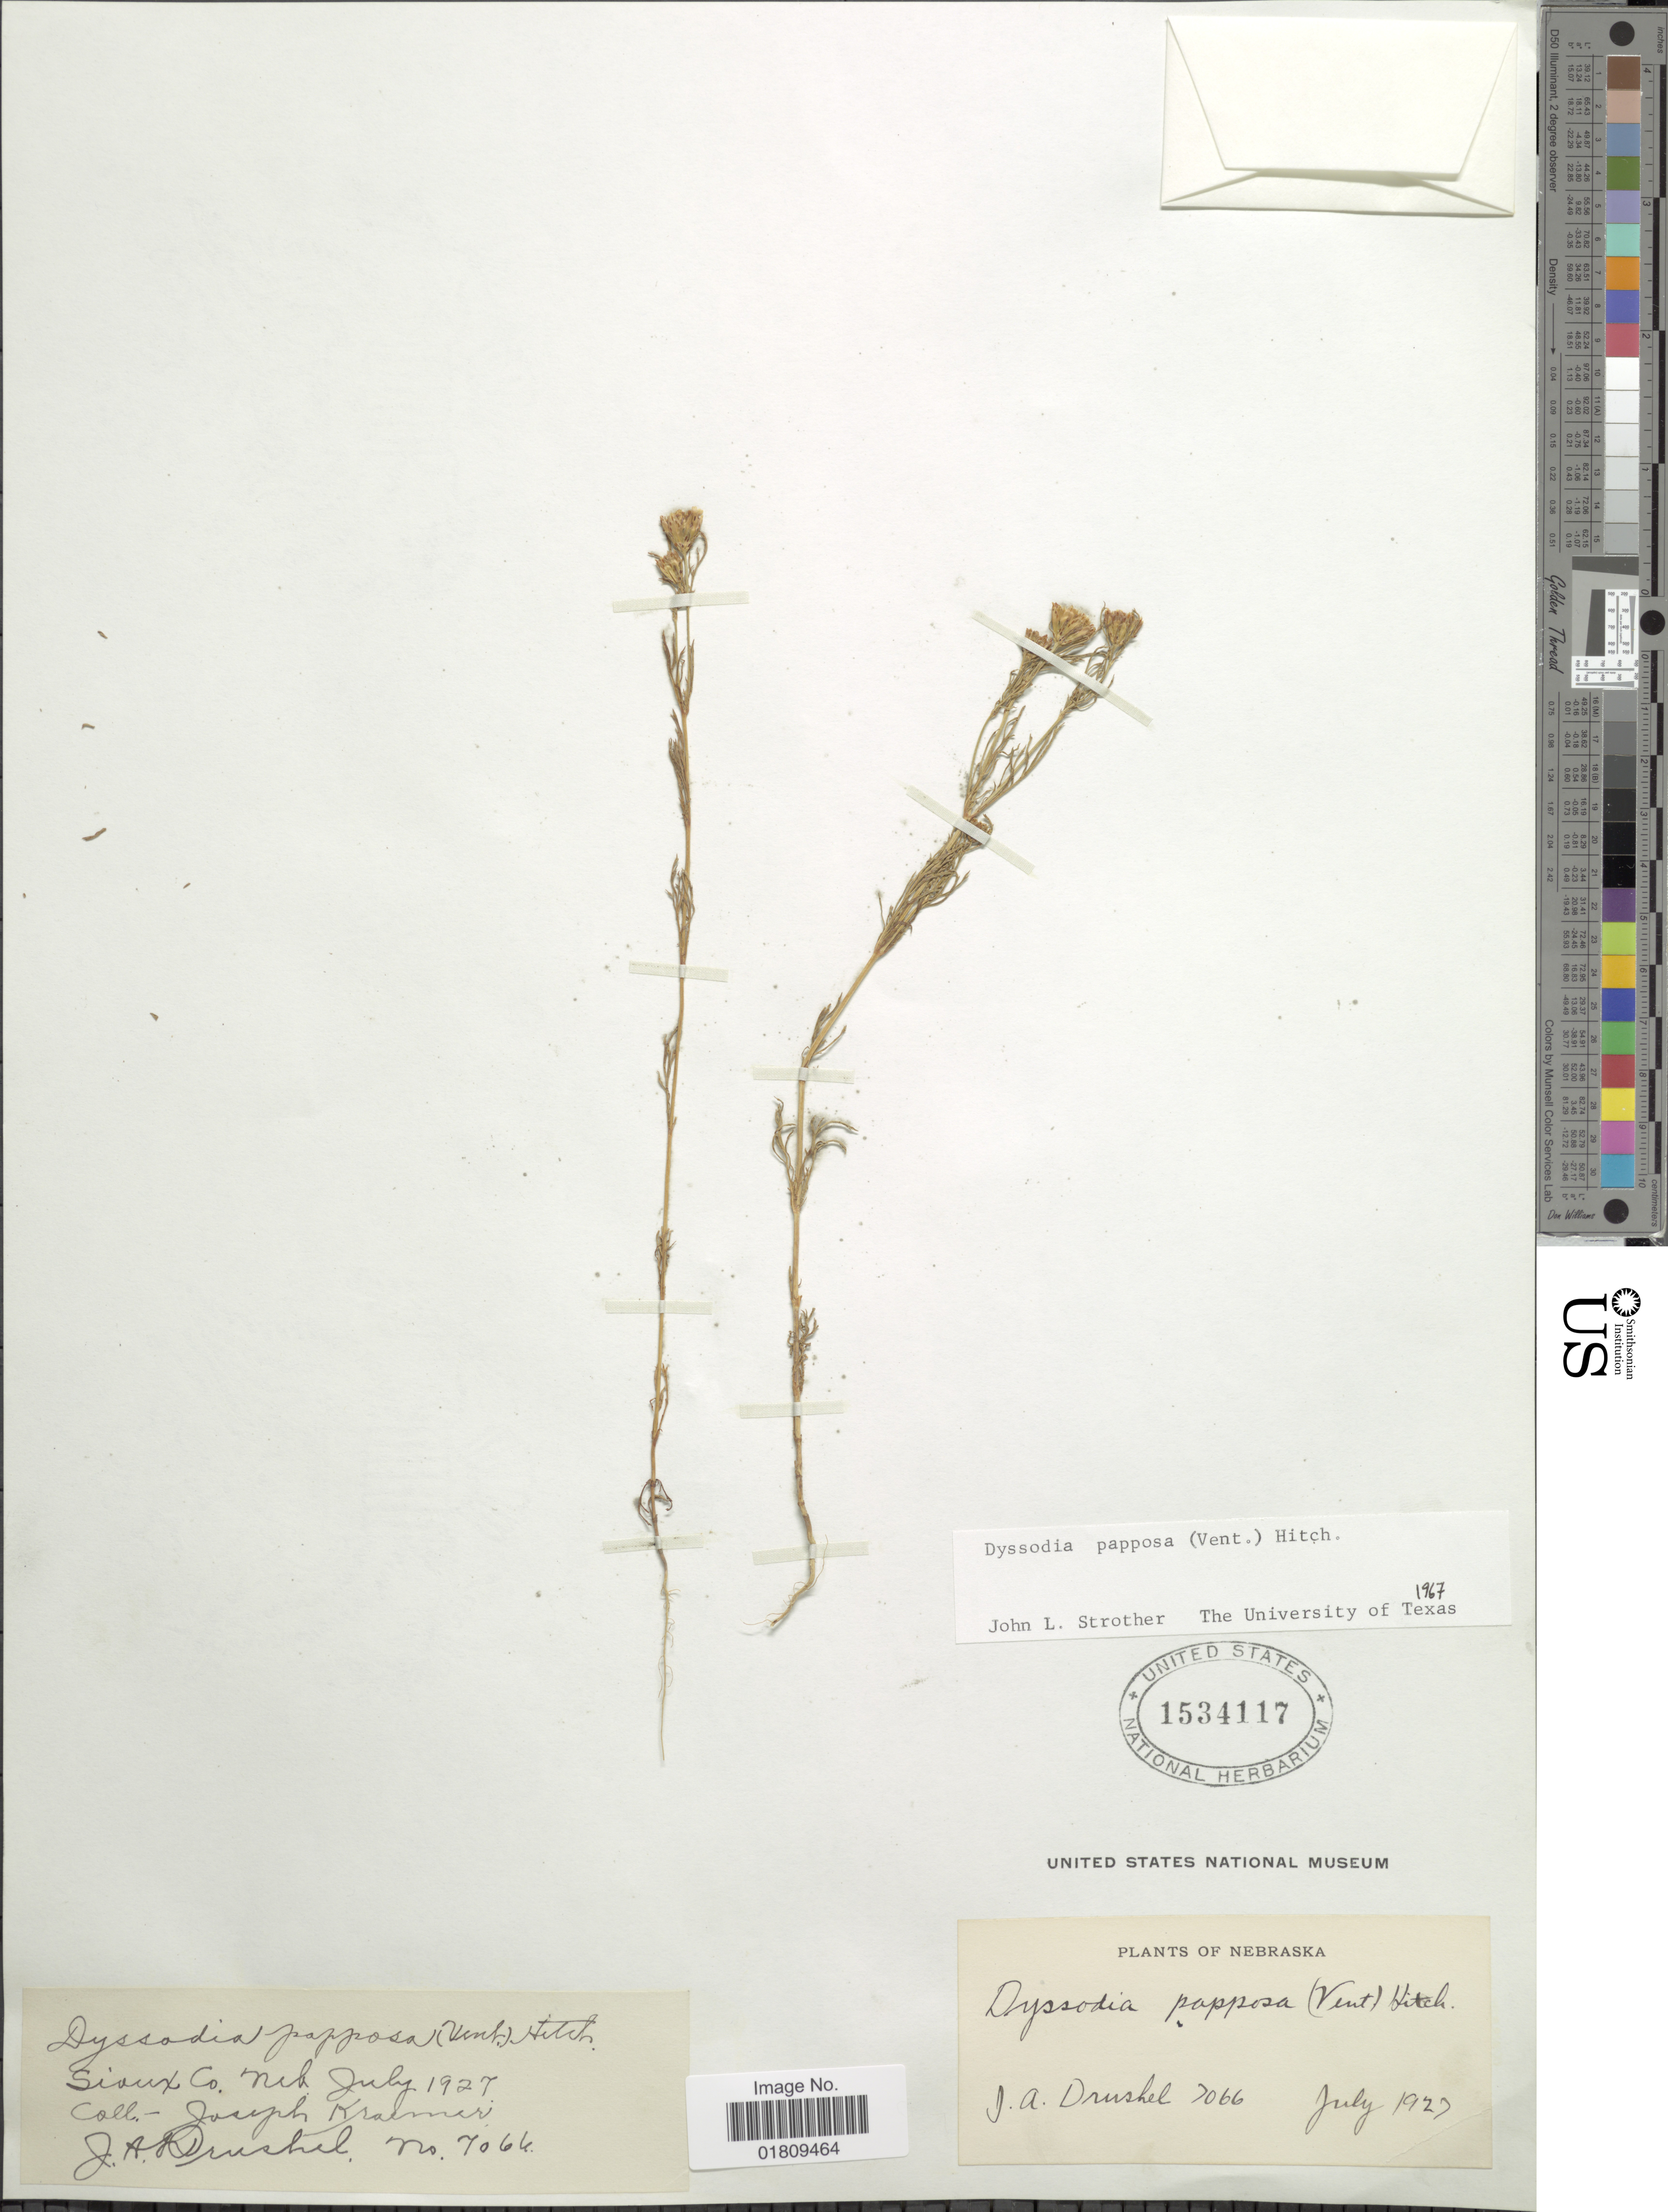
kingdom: Plantae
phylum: Tracheophyta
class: Magnoliopsida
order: Asterales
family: Asteraceae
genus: Dyssodia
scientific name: Dyssodia papposa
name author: (Vent.) Hitchc.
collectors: J. Kramer & J. A. Drushel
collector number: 7066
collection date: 1927-07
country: United States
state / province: Nebraska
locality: Sioux Co.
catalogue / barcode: US 1534117